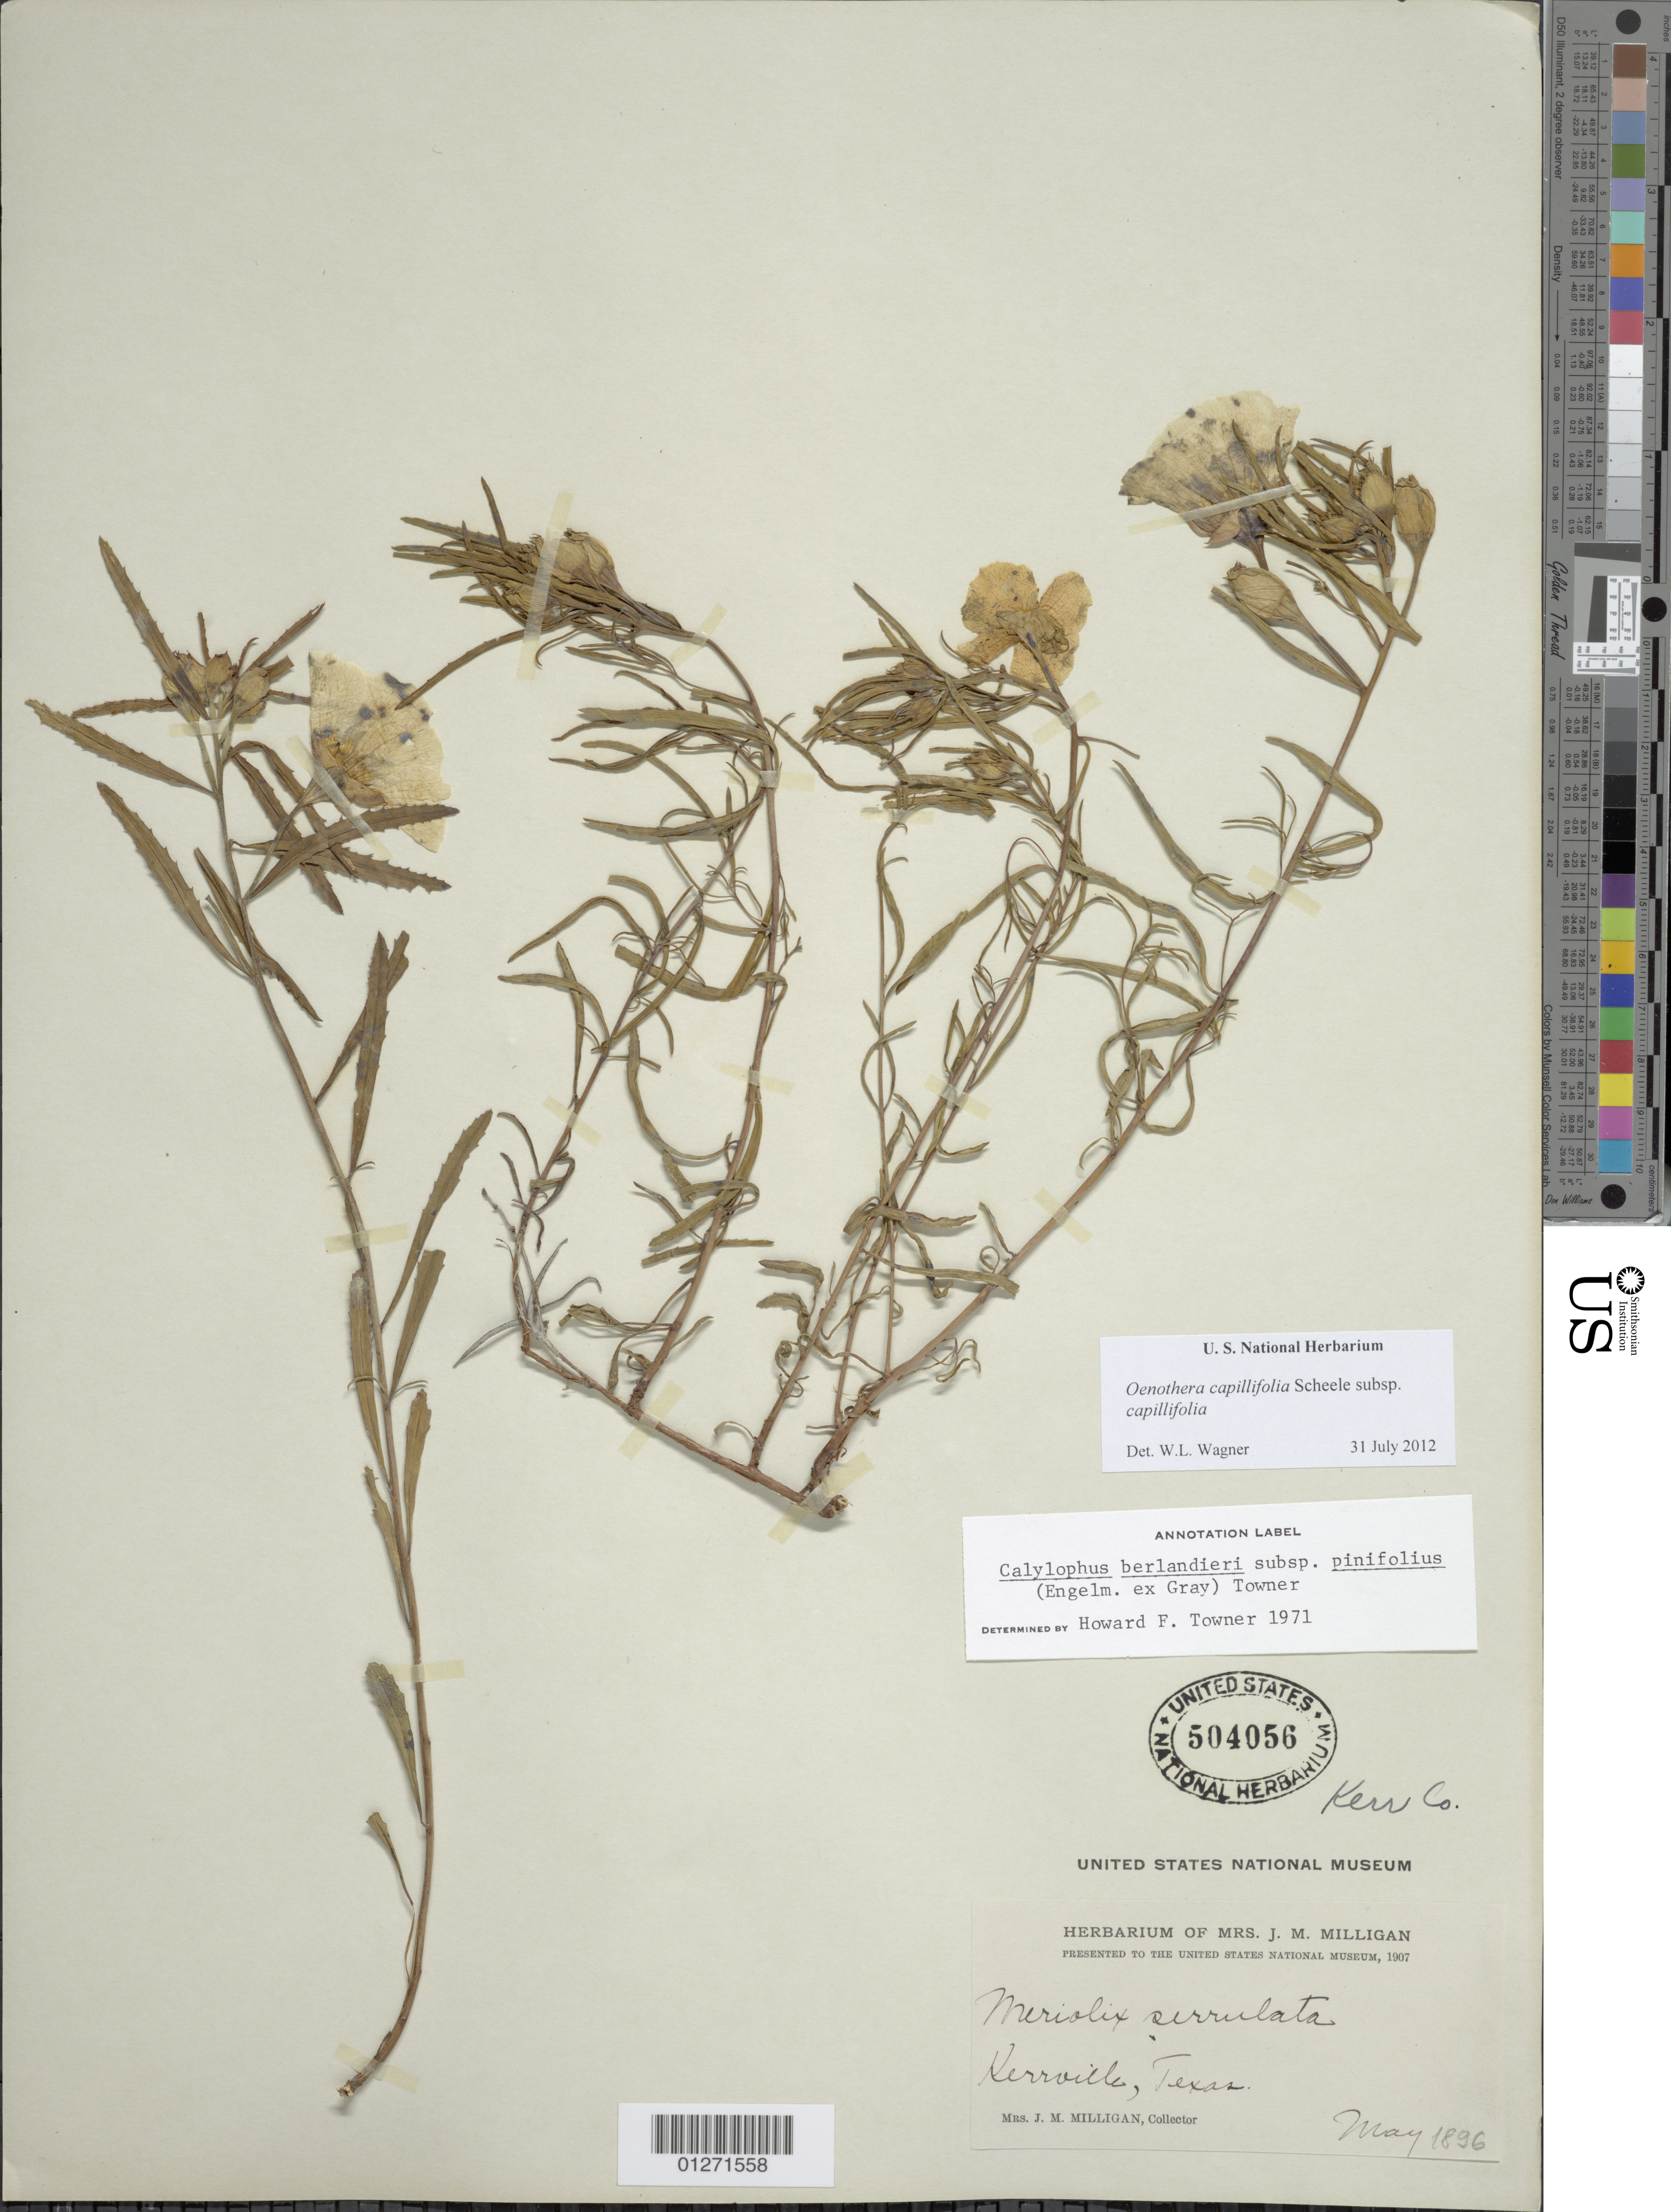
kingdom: Plantae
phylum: Tracheophyta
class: Magnoliopsida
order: Myrtales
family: Onagraceae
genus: Oenothera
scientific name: Oenothera capillifolia subsp. capillifolia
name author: Scheele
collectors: J. M. Milligan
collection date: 1896-05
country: United States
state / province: Texas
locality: Kerrville.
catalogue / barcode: US 504056